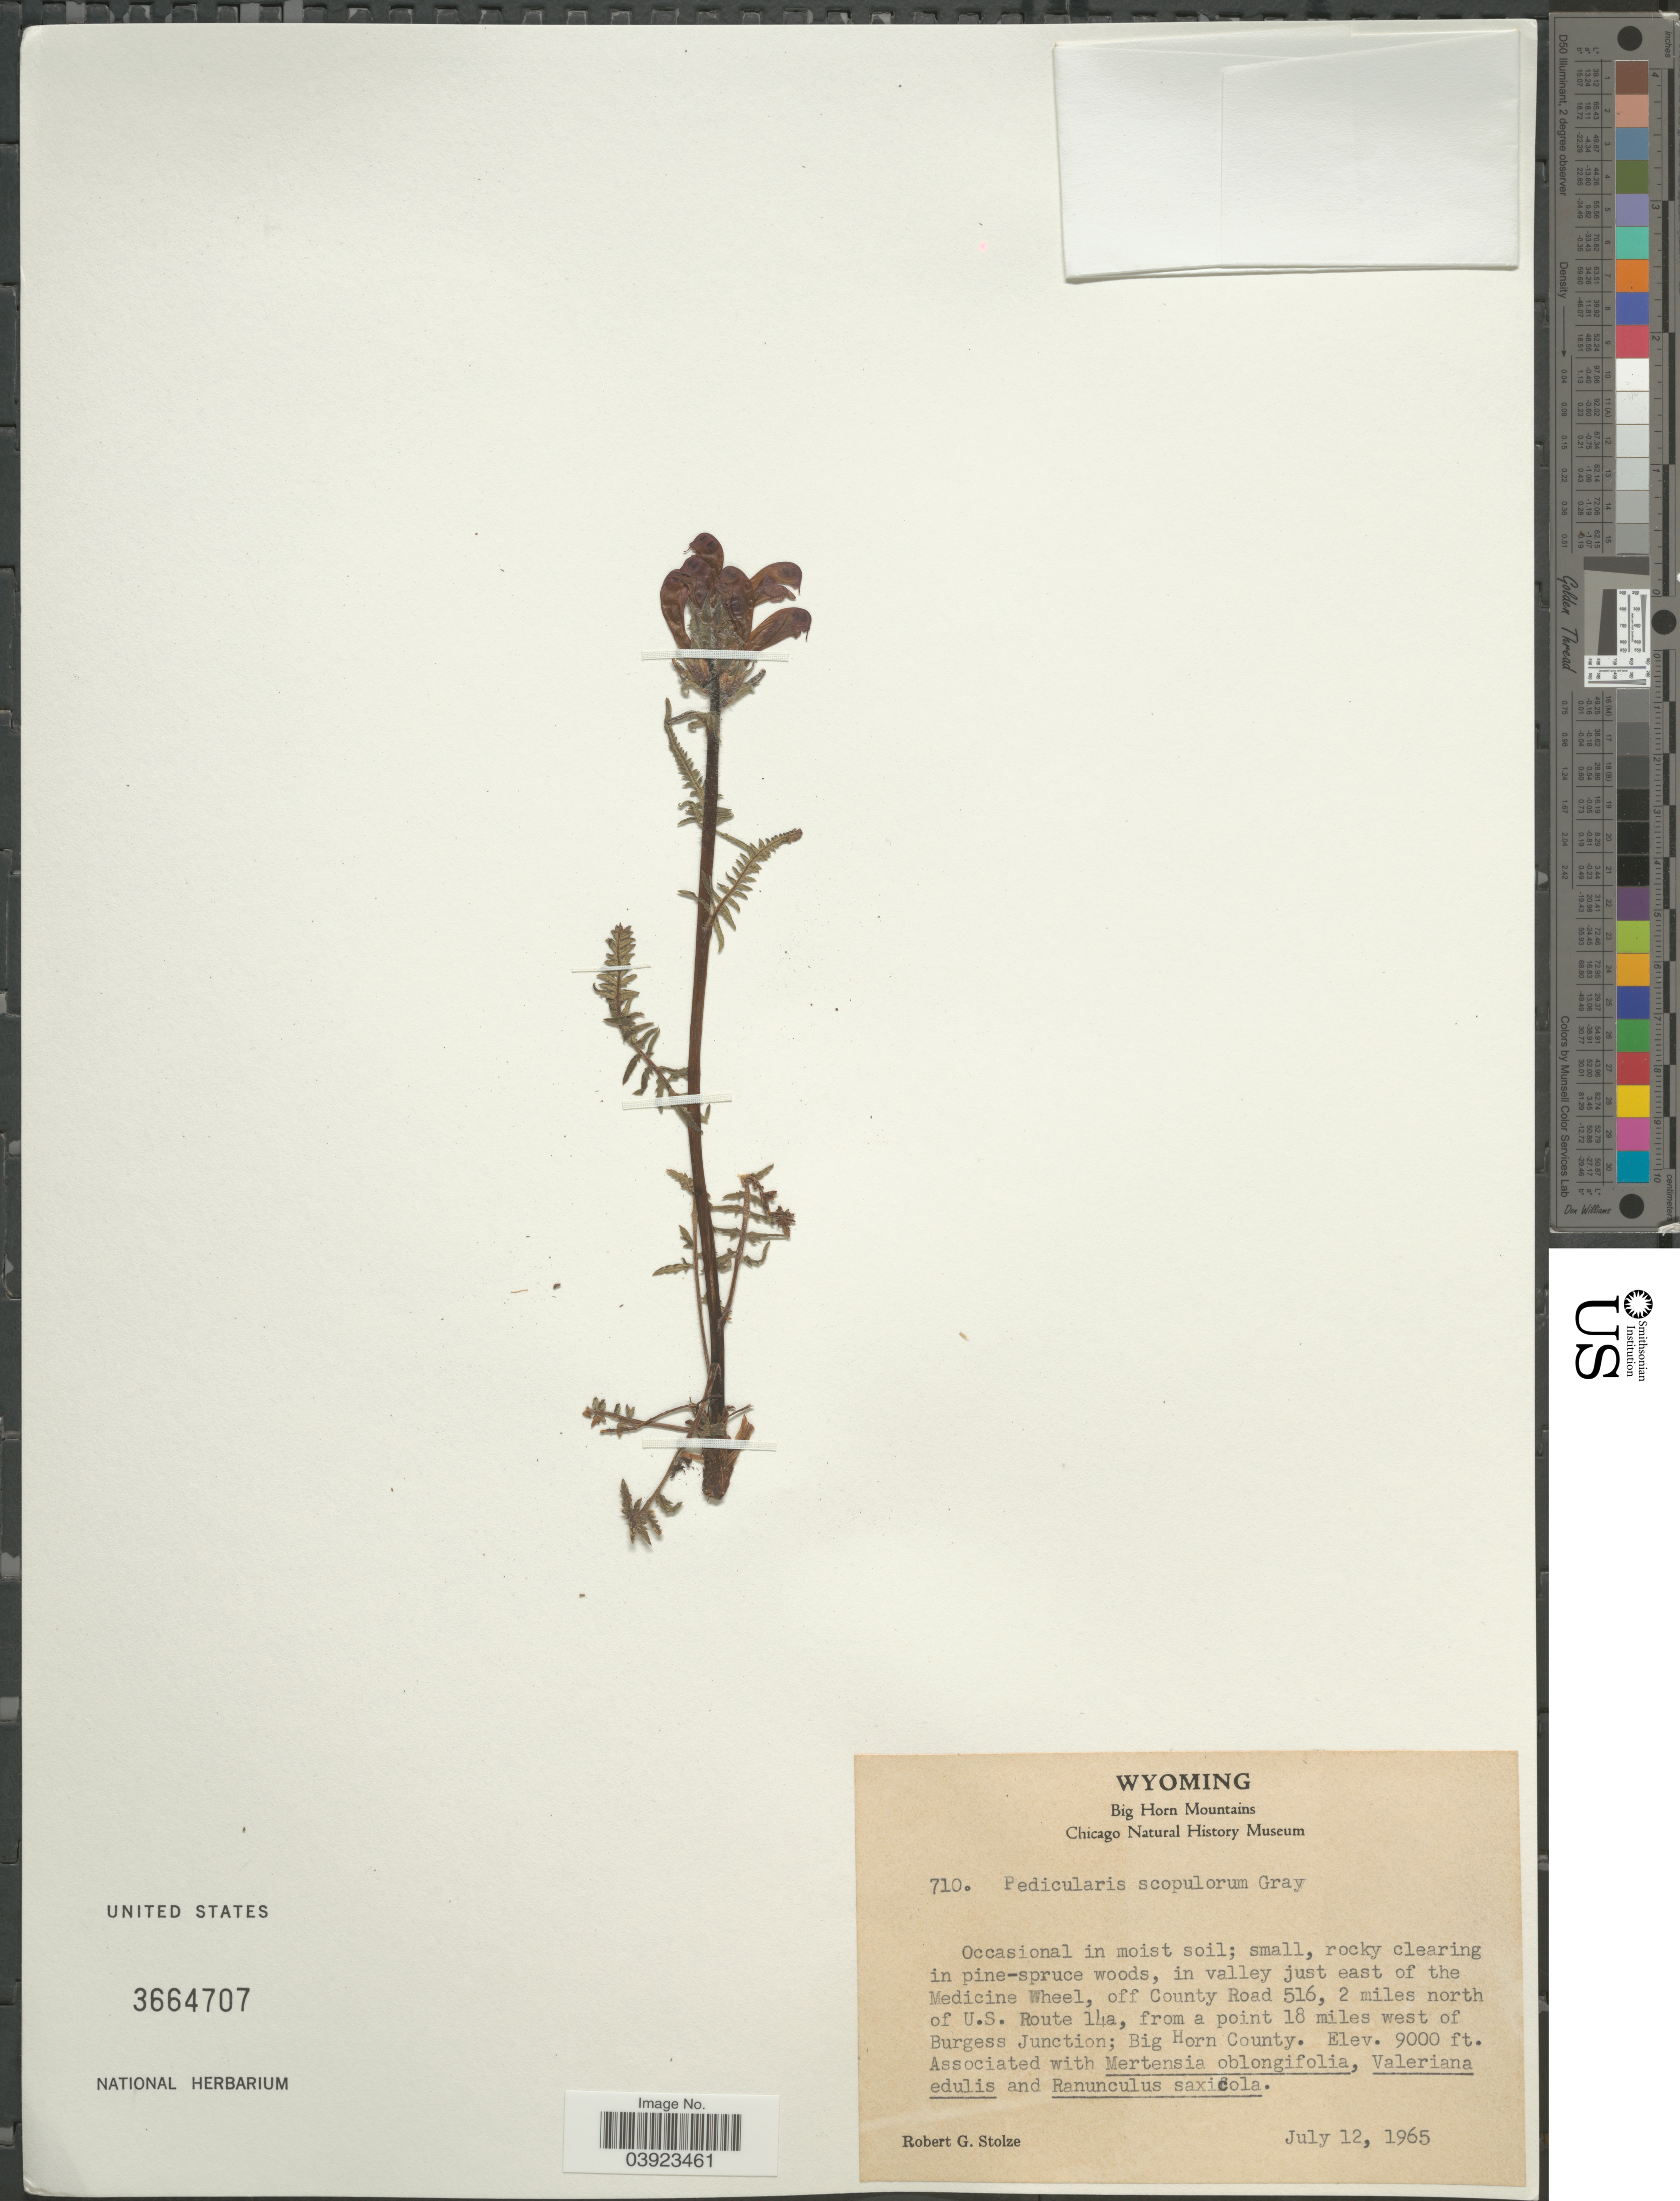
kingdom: Plantae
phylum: Tracheophyta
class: Magnoliopsida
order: Lamiales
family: Orobanchaceae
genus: Pedicularis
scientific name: Pedicularis scopulorum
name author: A. Gray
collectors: R. G. Stolze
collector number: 710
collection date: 1965-07-12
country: United States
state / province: Wyoming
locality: Big Horn Mountains. In valley just east of the Medicine Wheel, off County Road 516, 2 miles north of U.S. Route 14a, from a point 18 miles west of Burgess Junction; Big Horn County.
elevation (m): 2743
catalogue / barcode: US 3664707